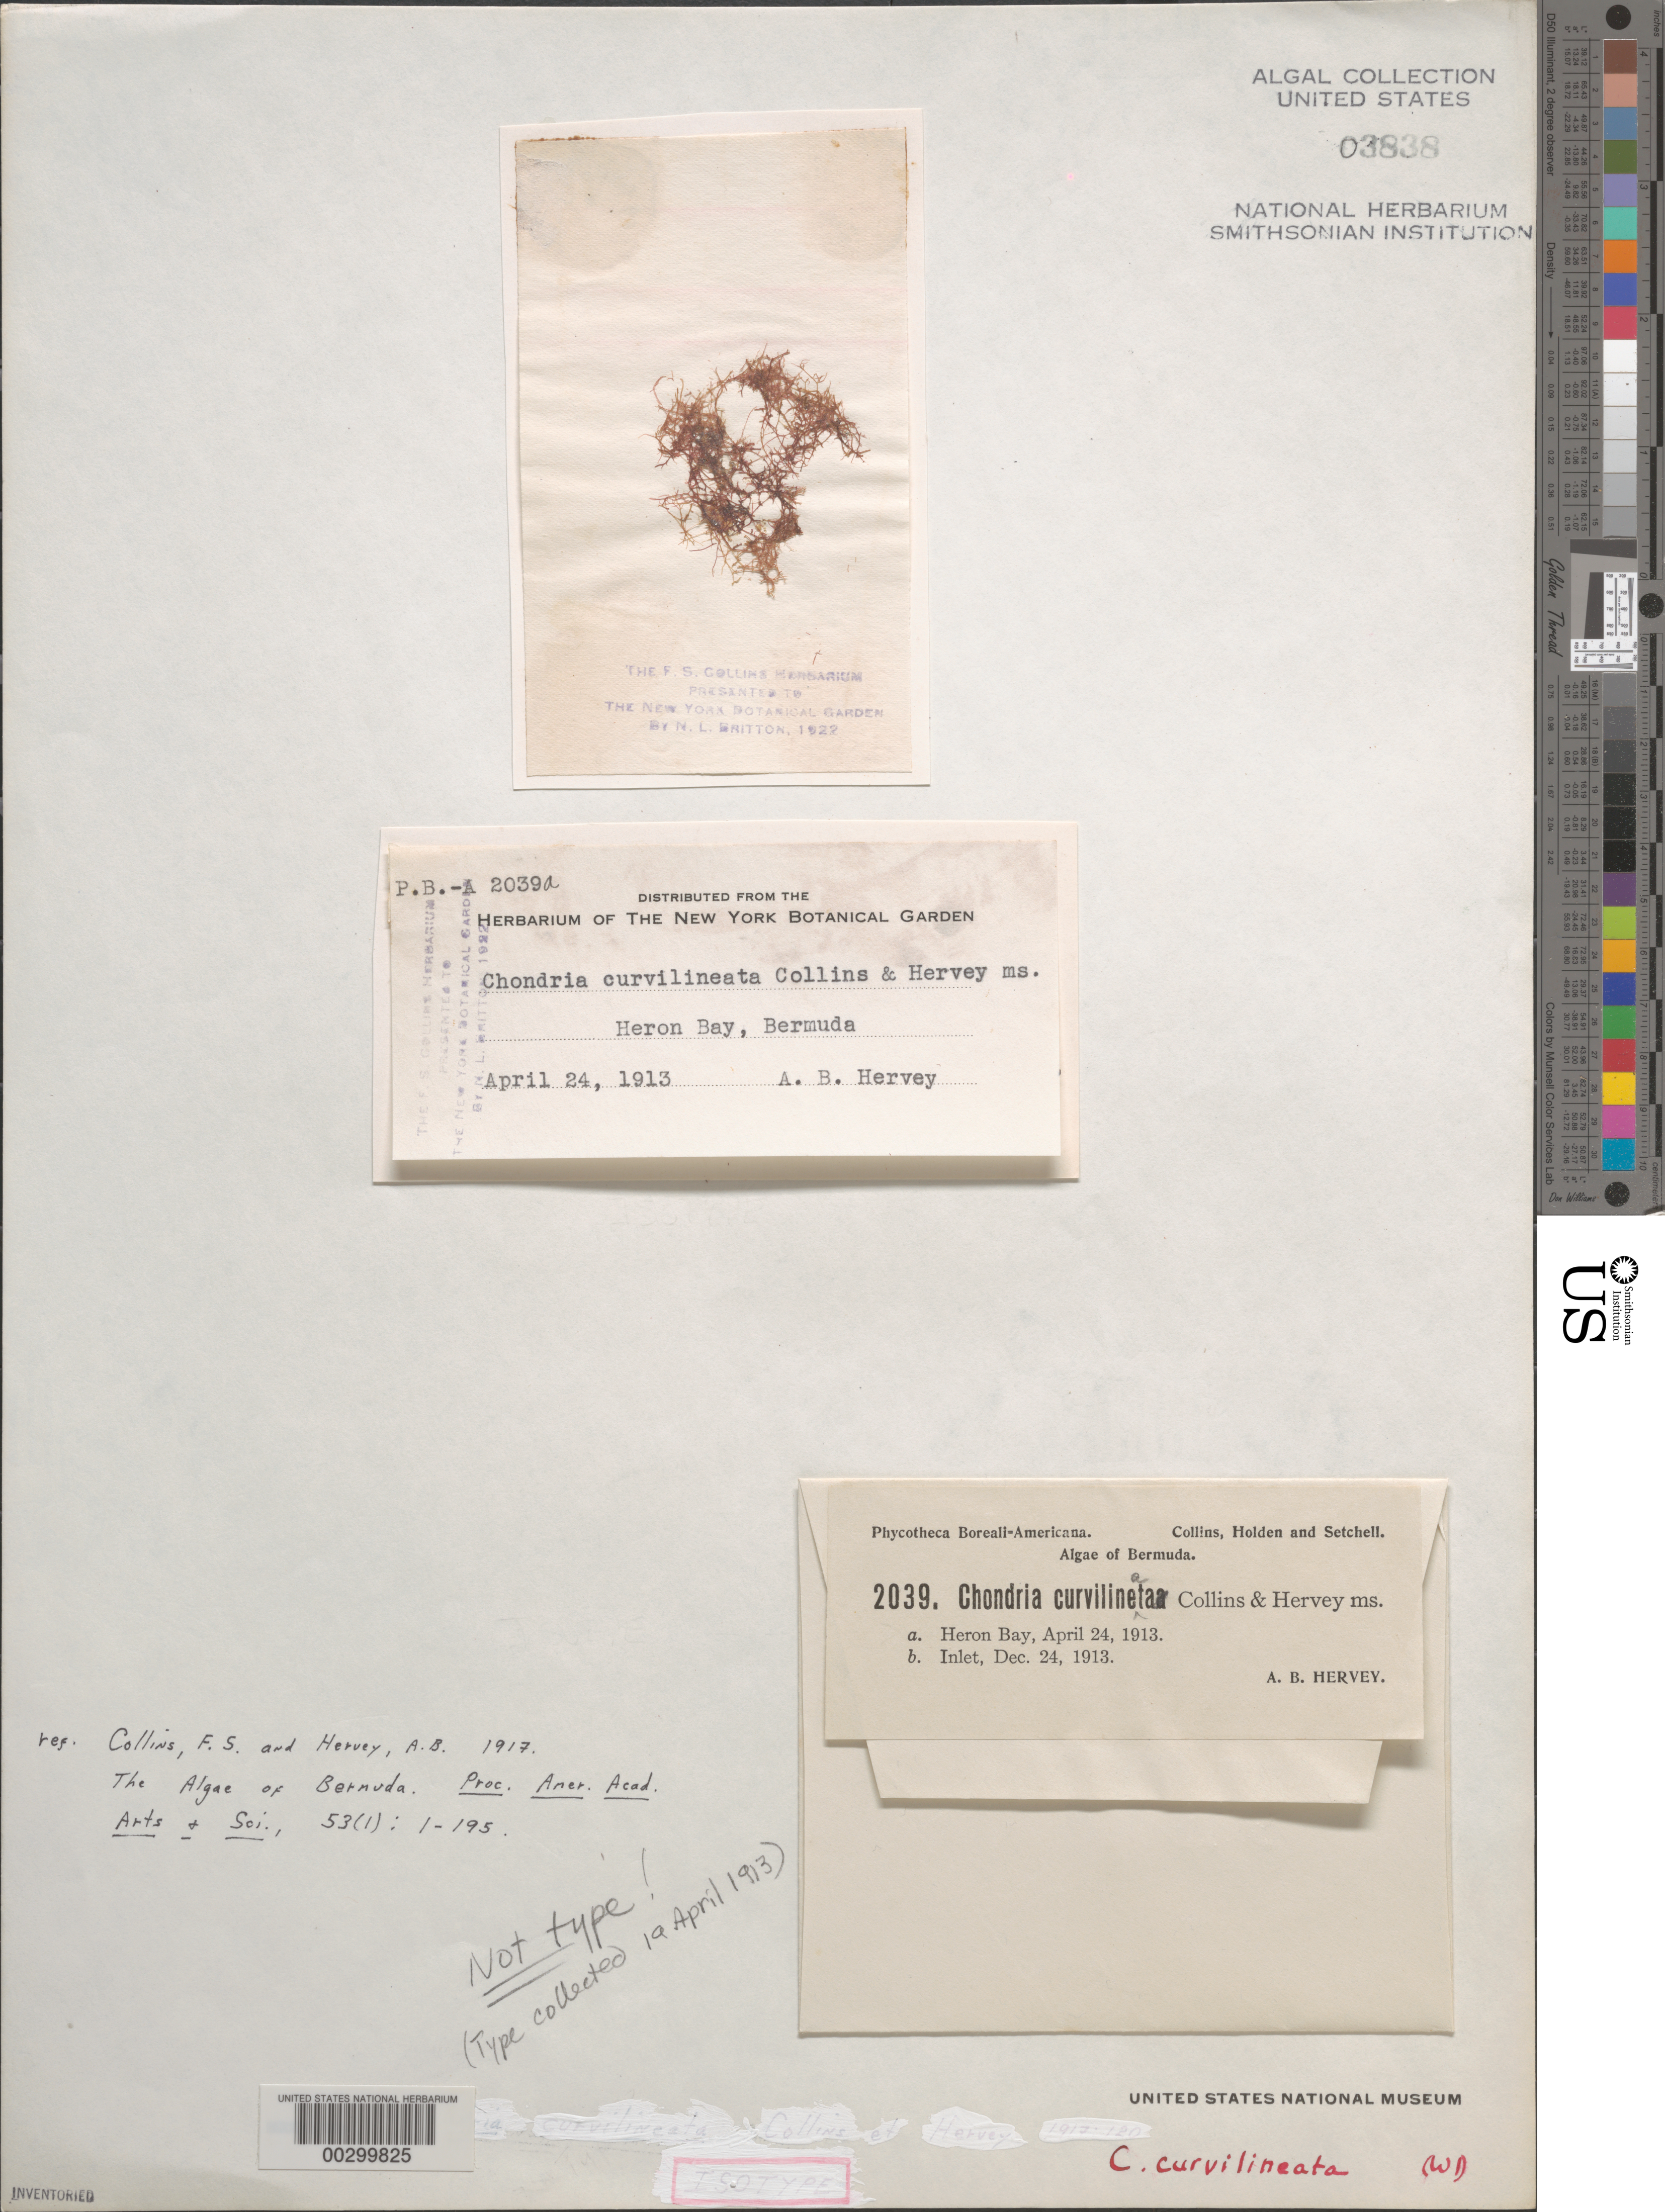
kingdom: Plantae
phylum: Rhodophyta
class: Florideophyceae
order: Ceramiales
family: Rhodomelaceae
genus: Chondria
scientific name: Chondria curvilineata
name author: Collins & Herv.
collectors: A. B. Hervey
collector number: PB-A 2039A & PB-A 2039B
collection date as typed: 24 Apr 1913 and 24 Dec 1913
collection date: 1913-04-24,1913-12-24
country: Bermuda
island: Bermuda Island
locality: Heron Bay and inlet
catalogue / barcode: US 3838